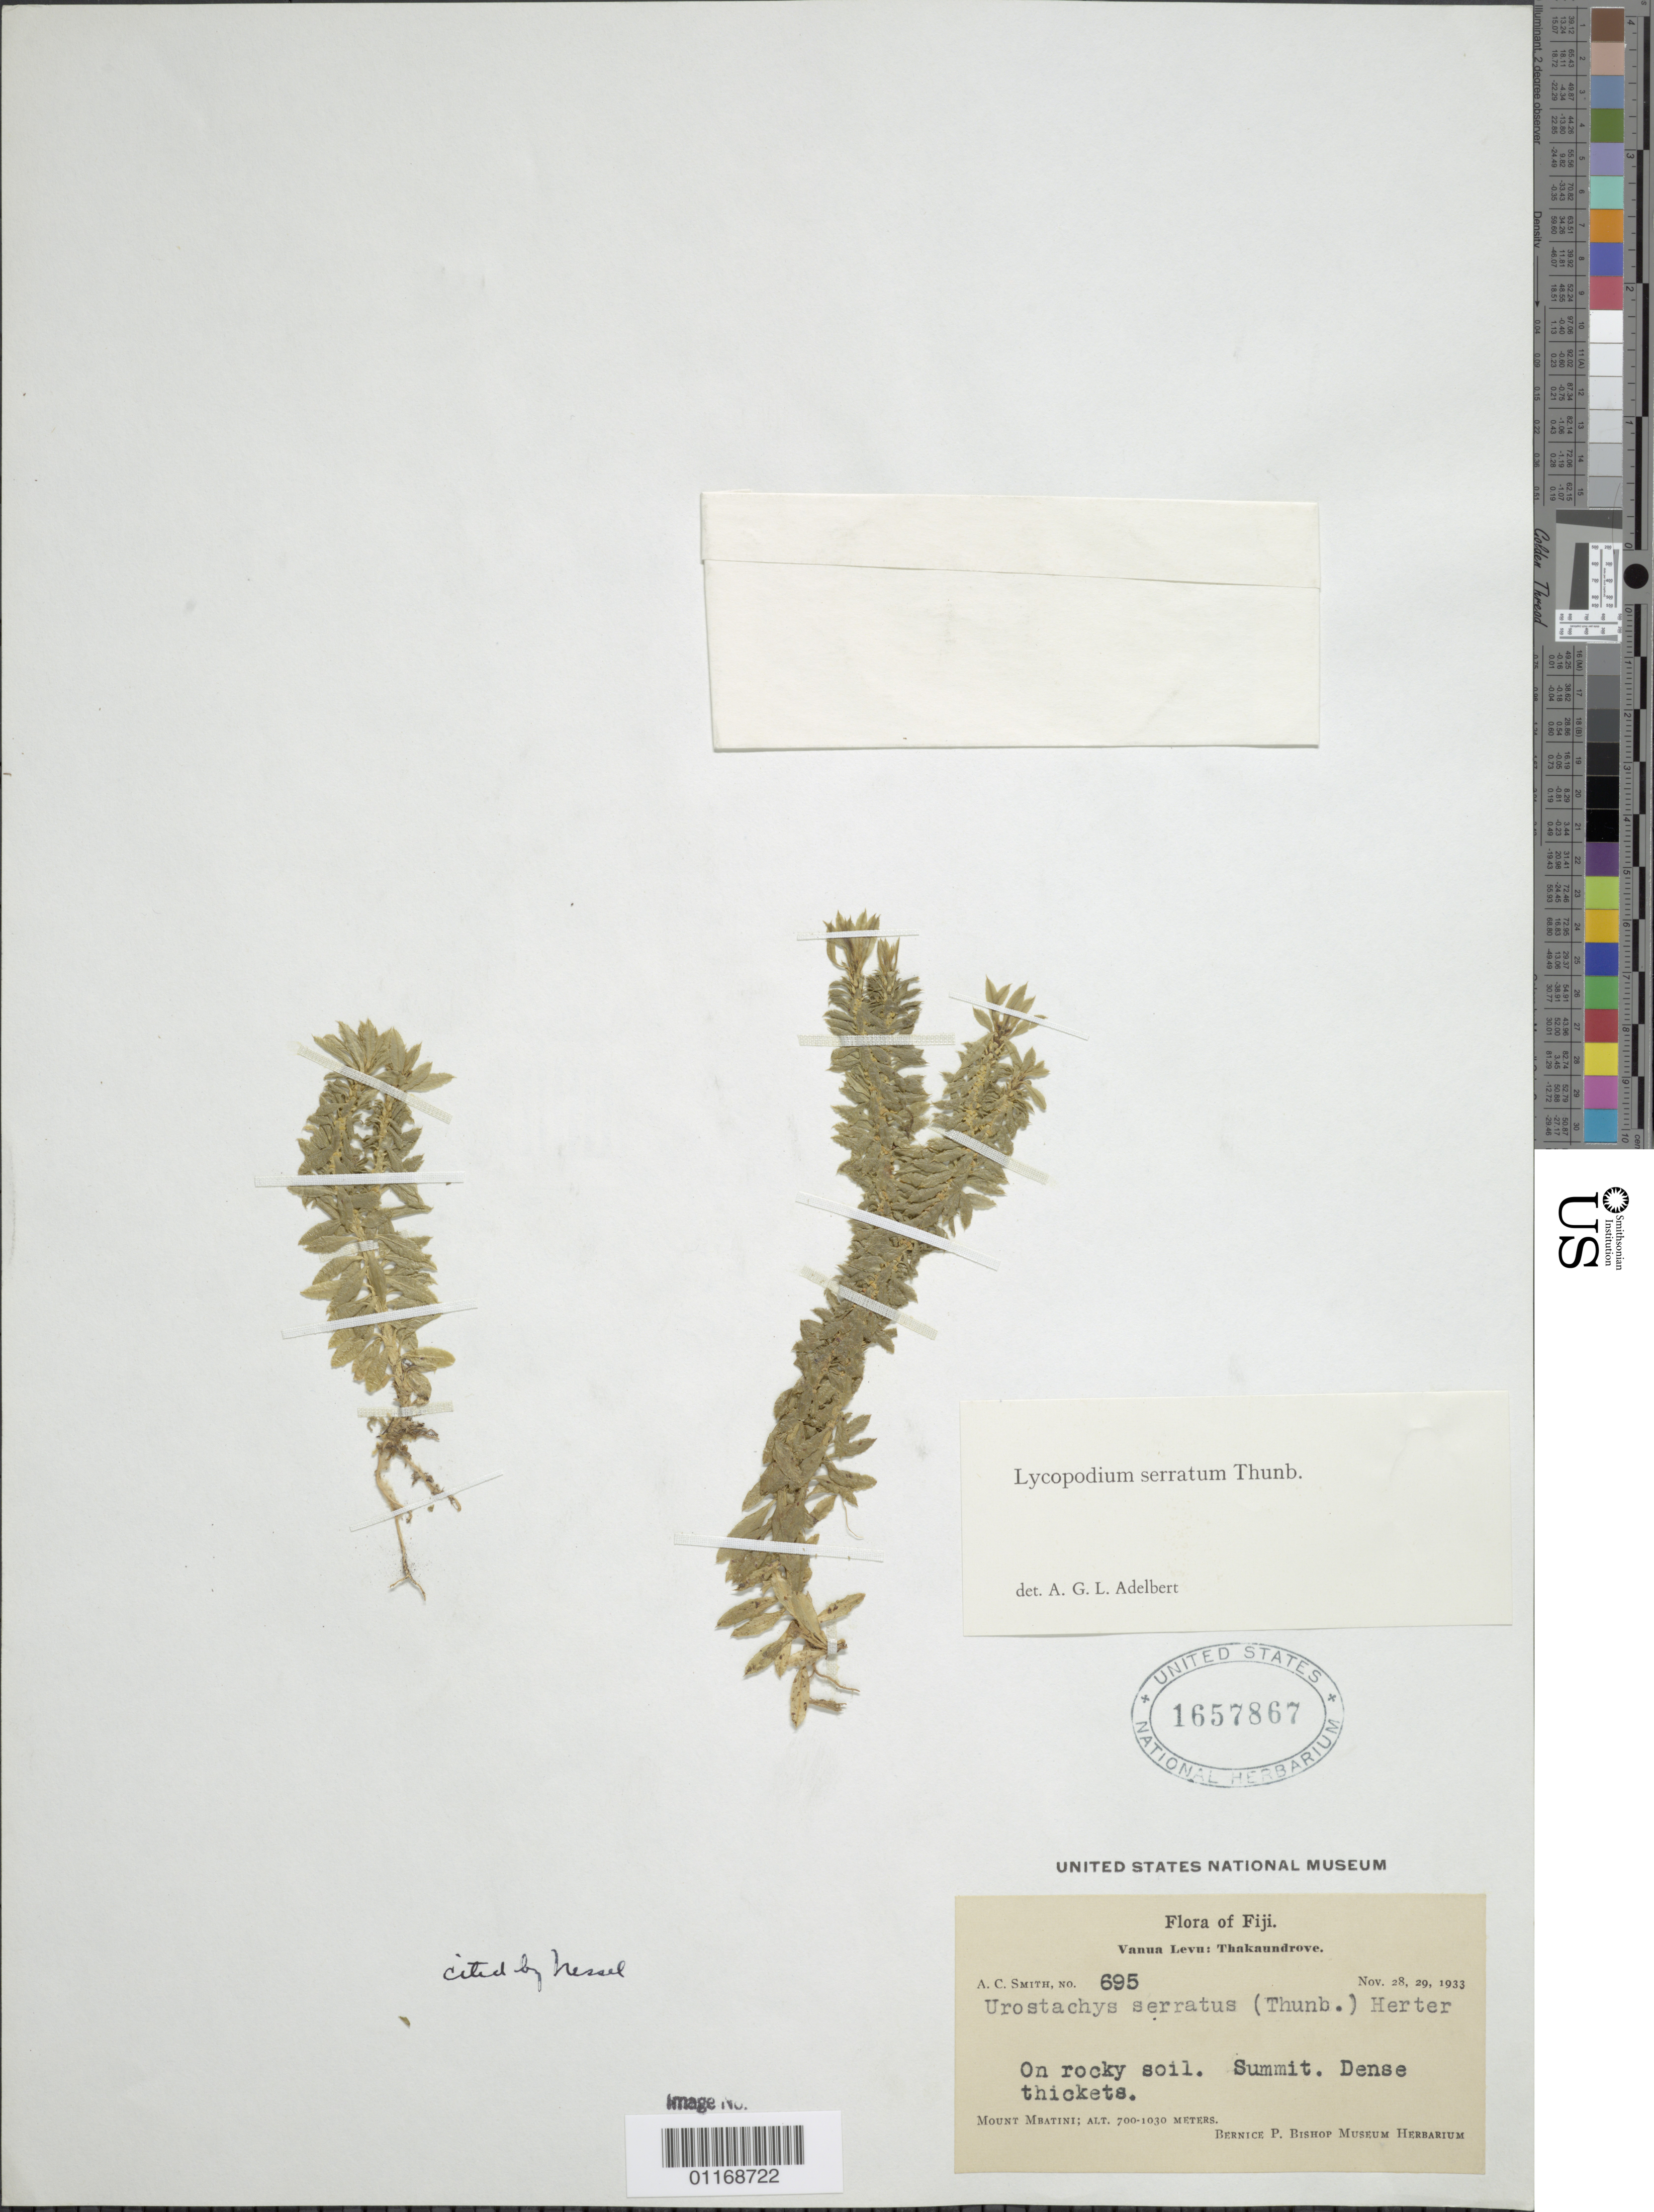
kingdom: Plantae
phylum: Tracheophyta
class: Lycopodiopsida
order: Lycopodiales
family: Lycopodiaceae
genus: Huperzia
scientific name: Huperzia serrata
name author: (Thunb.) Trevis.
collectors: A. C. Smith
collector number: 695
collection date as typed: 28 Nov 1933 and 29 Nov 1933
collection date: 1933-11-28,1933-11-29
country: Fiji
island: Vanua Levu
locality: Vanua Levu: Thakaundrove. Mount Mbatini.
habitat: Dense thickets.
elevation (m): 700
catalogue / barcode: US 1657867